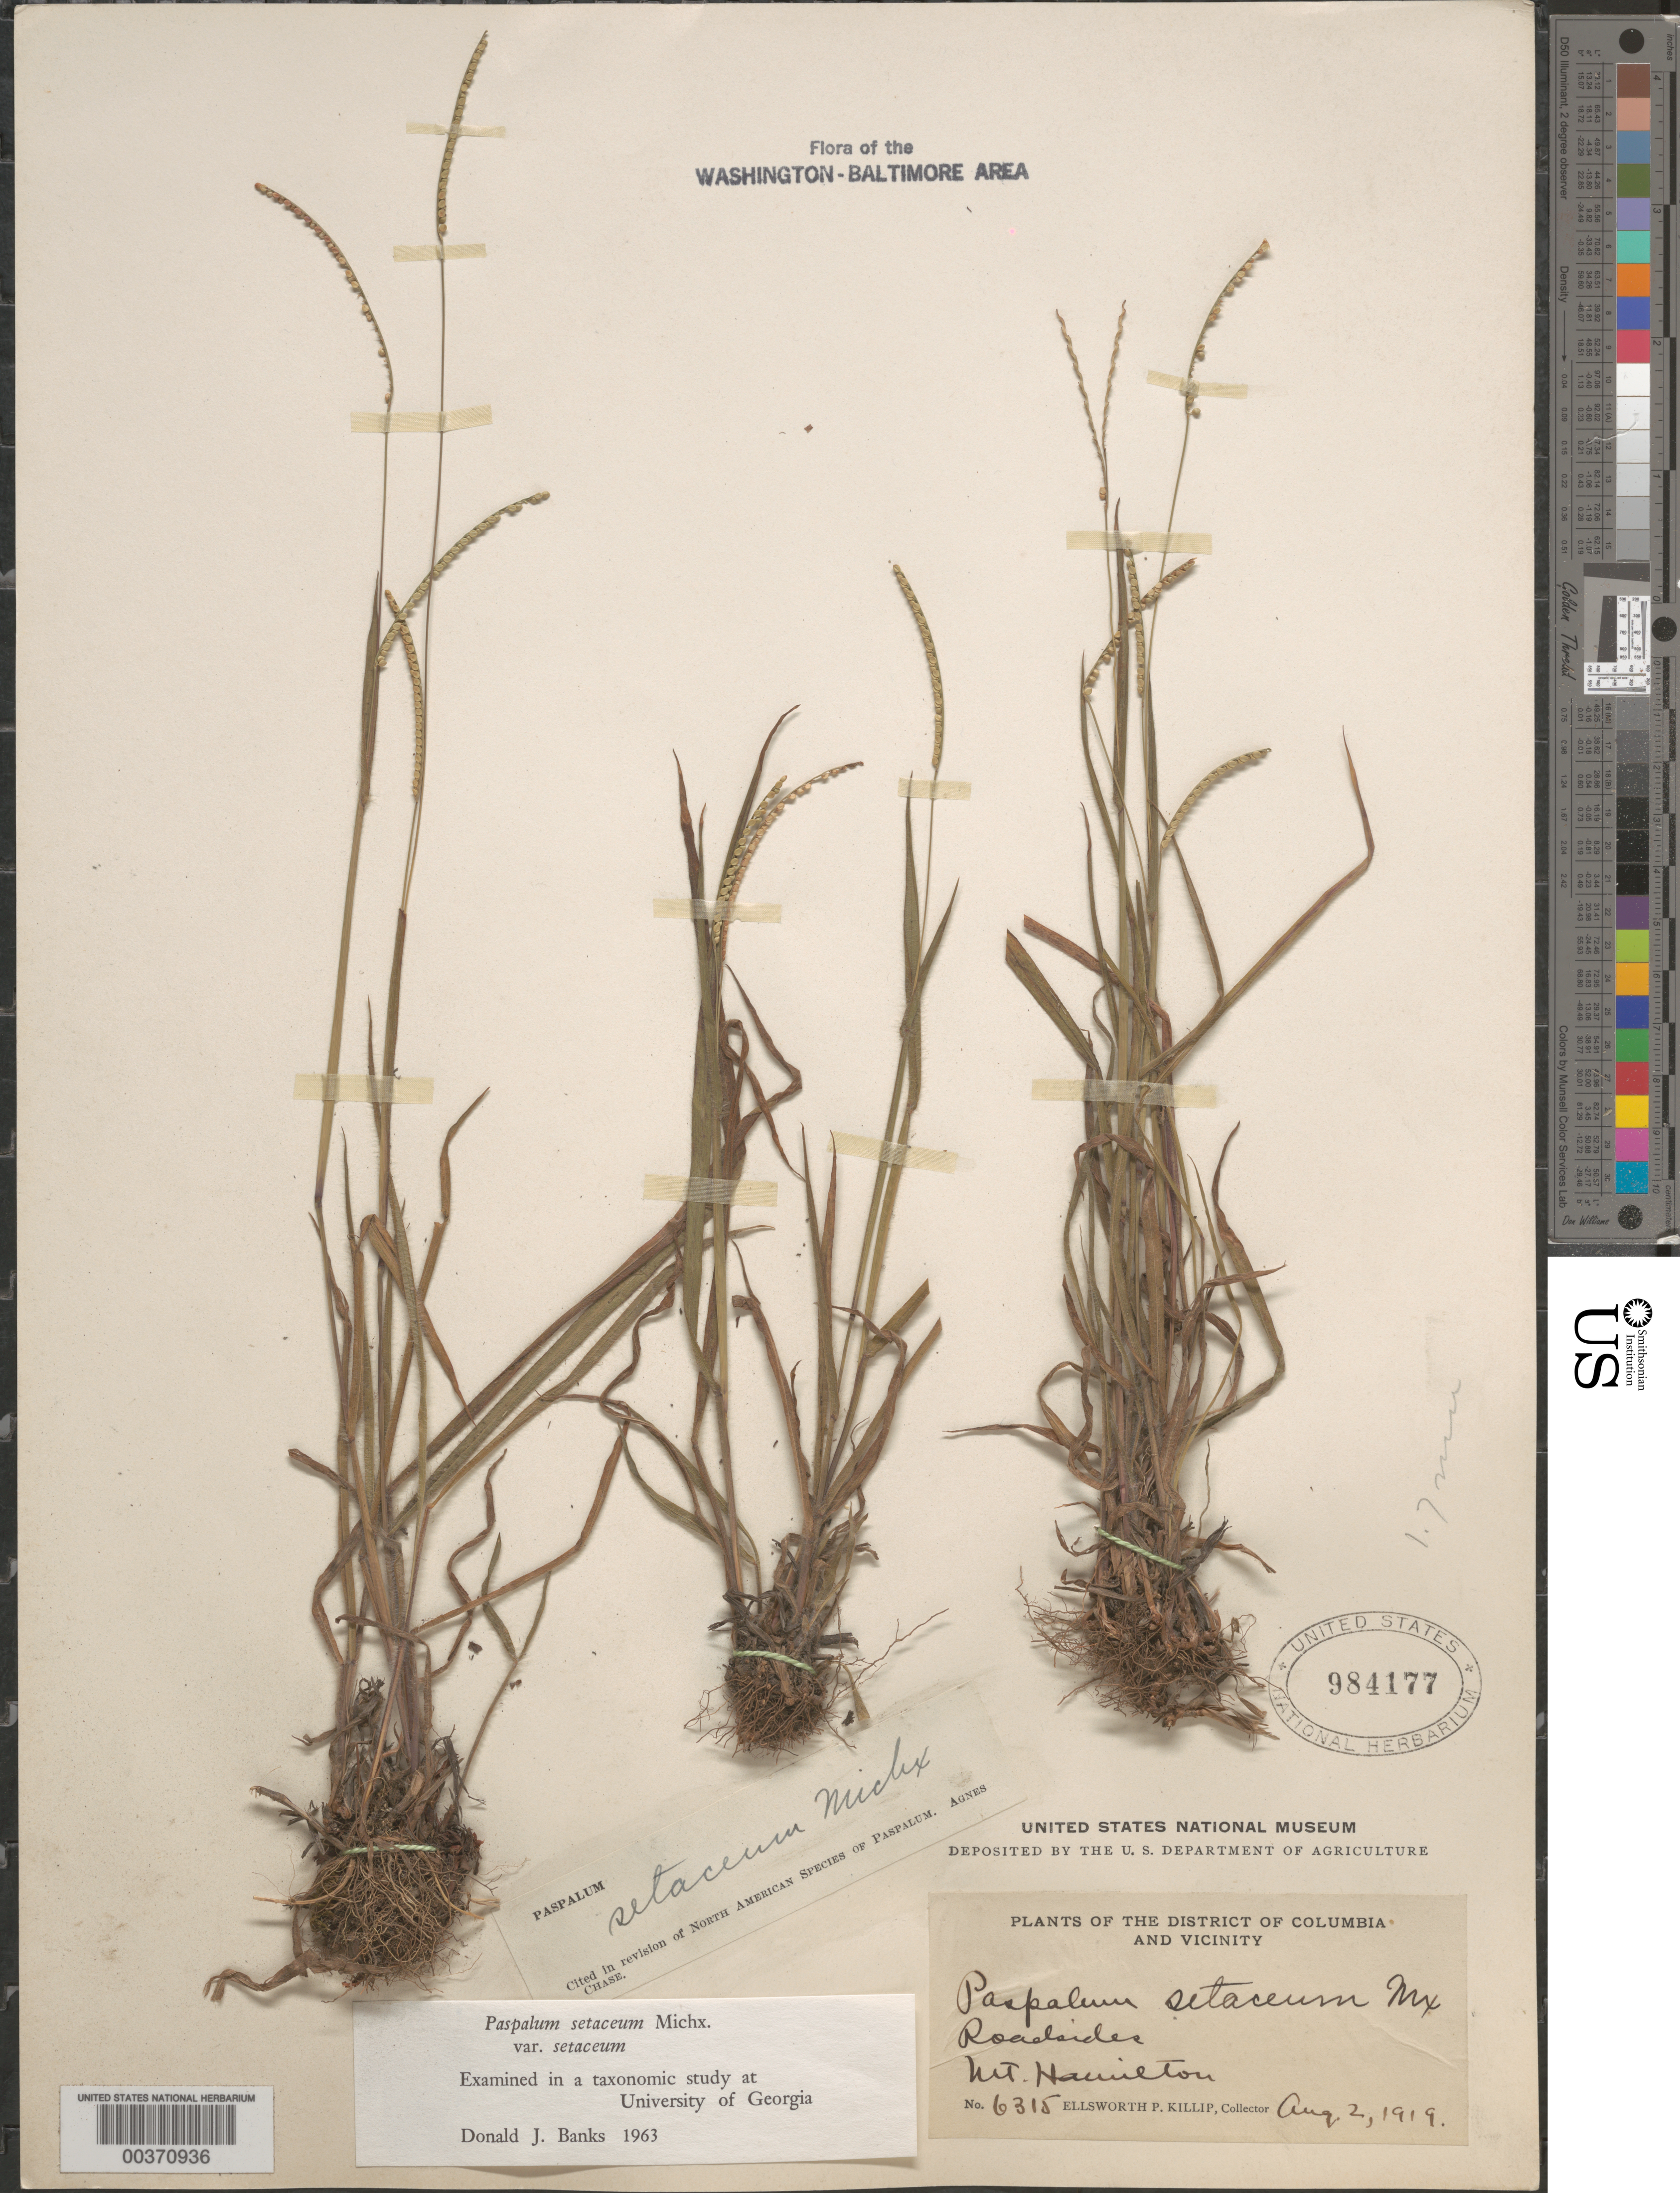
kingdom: Plantae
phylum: Tracheophyta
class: Liliopsida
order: Poales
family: Poaceae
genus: Paspalum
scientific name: Paspalum setaceum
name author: Michx.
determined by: Banks, D. J.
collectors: E. P. Killip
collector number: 6315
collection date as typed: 02 Aug 1919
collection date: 1919-08-02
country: United States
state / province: District of Columbia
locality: Mt. Hamilton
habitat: Roadside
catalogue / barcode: US 984177